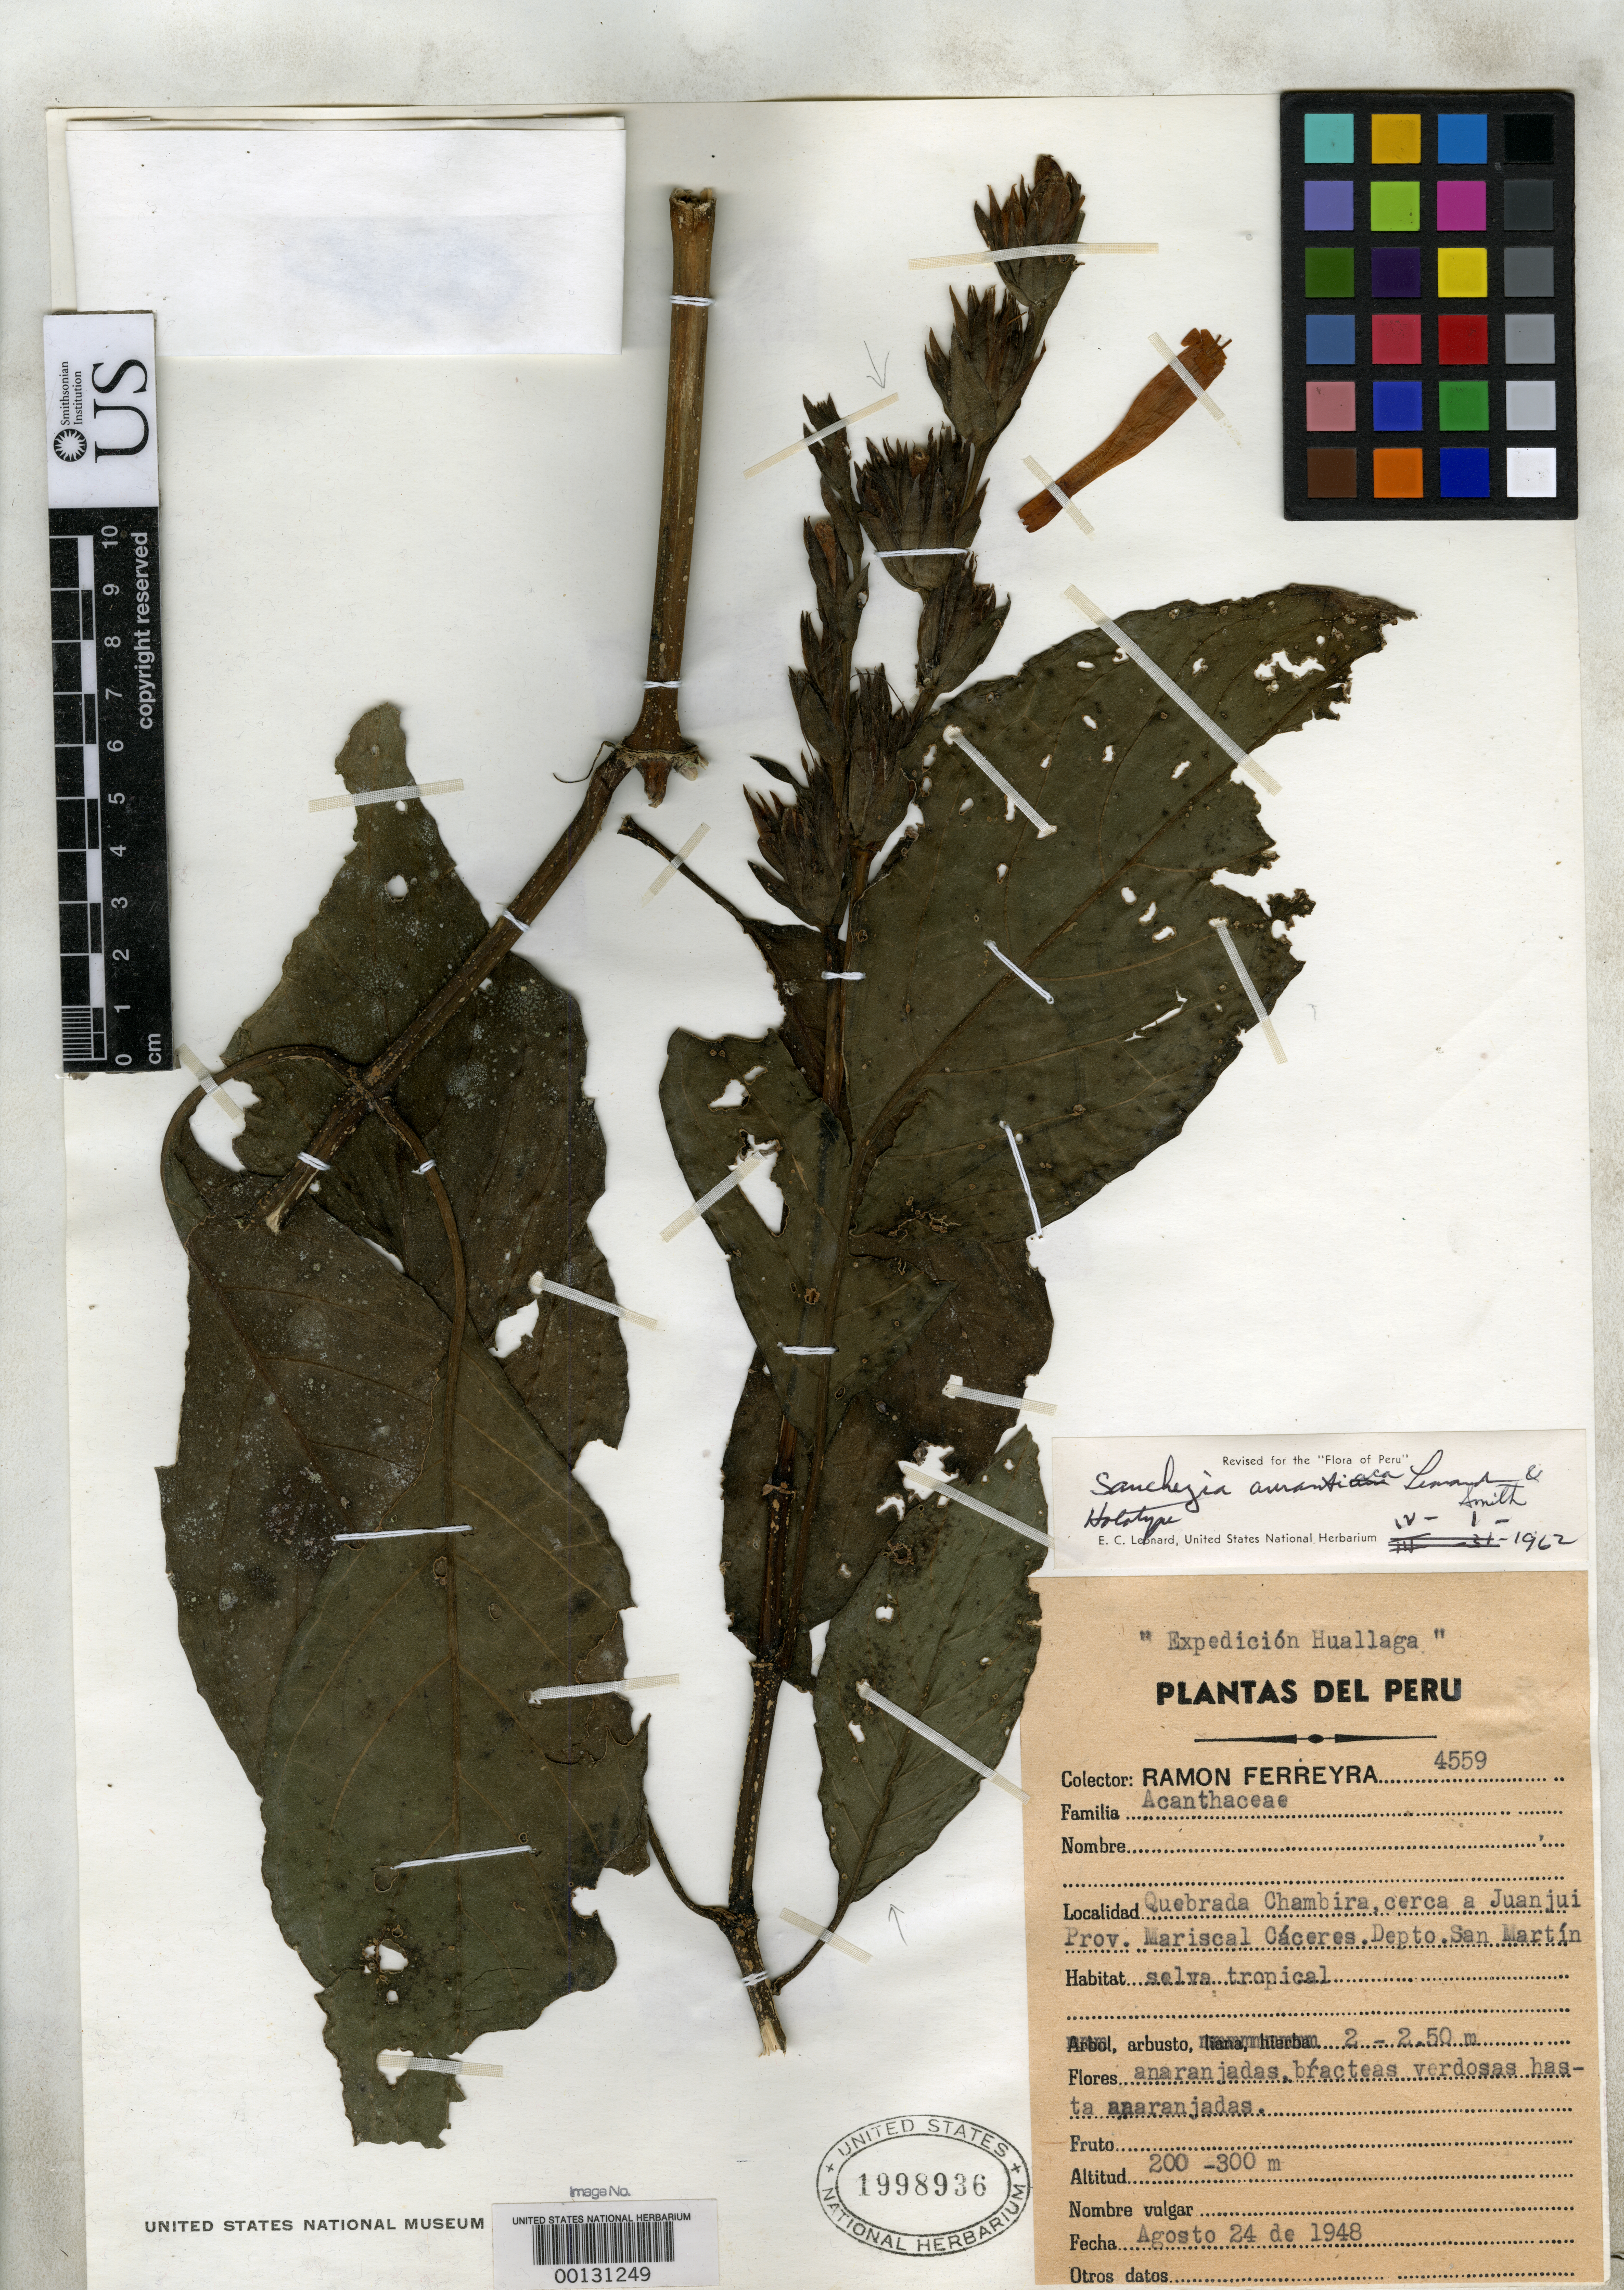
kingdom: Plantae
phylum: Tracheophyta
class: Magnoliopsida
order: Lamiales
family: Acanthaceae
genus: Sanchezia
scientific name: Sanchezia aurantiaca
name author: Leonard & L.B. Sm.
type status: Holotype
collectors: R. A. Ferreyra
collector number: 4559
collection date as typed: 24 Aug 1948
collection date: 1948-08-24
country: Peru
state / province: San Martín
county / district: Mariscal Cáceres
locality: Prov. Mariscal Cáceres, Quebrada Chambira near Juan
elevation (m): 200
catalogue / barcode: US 1998936